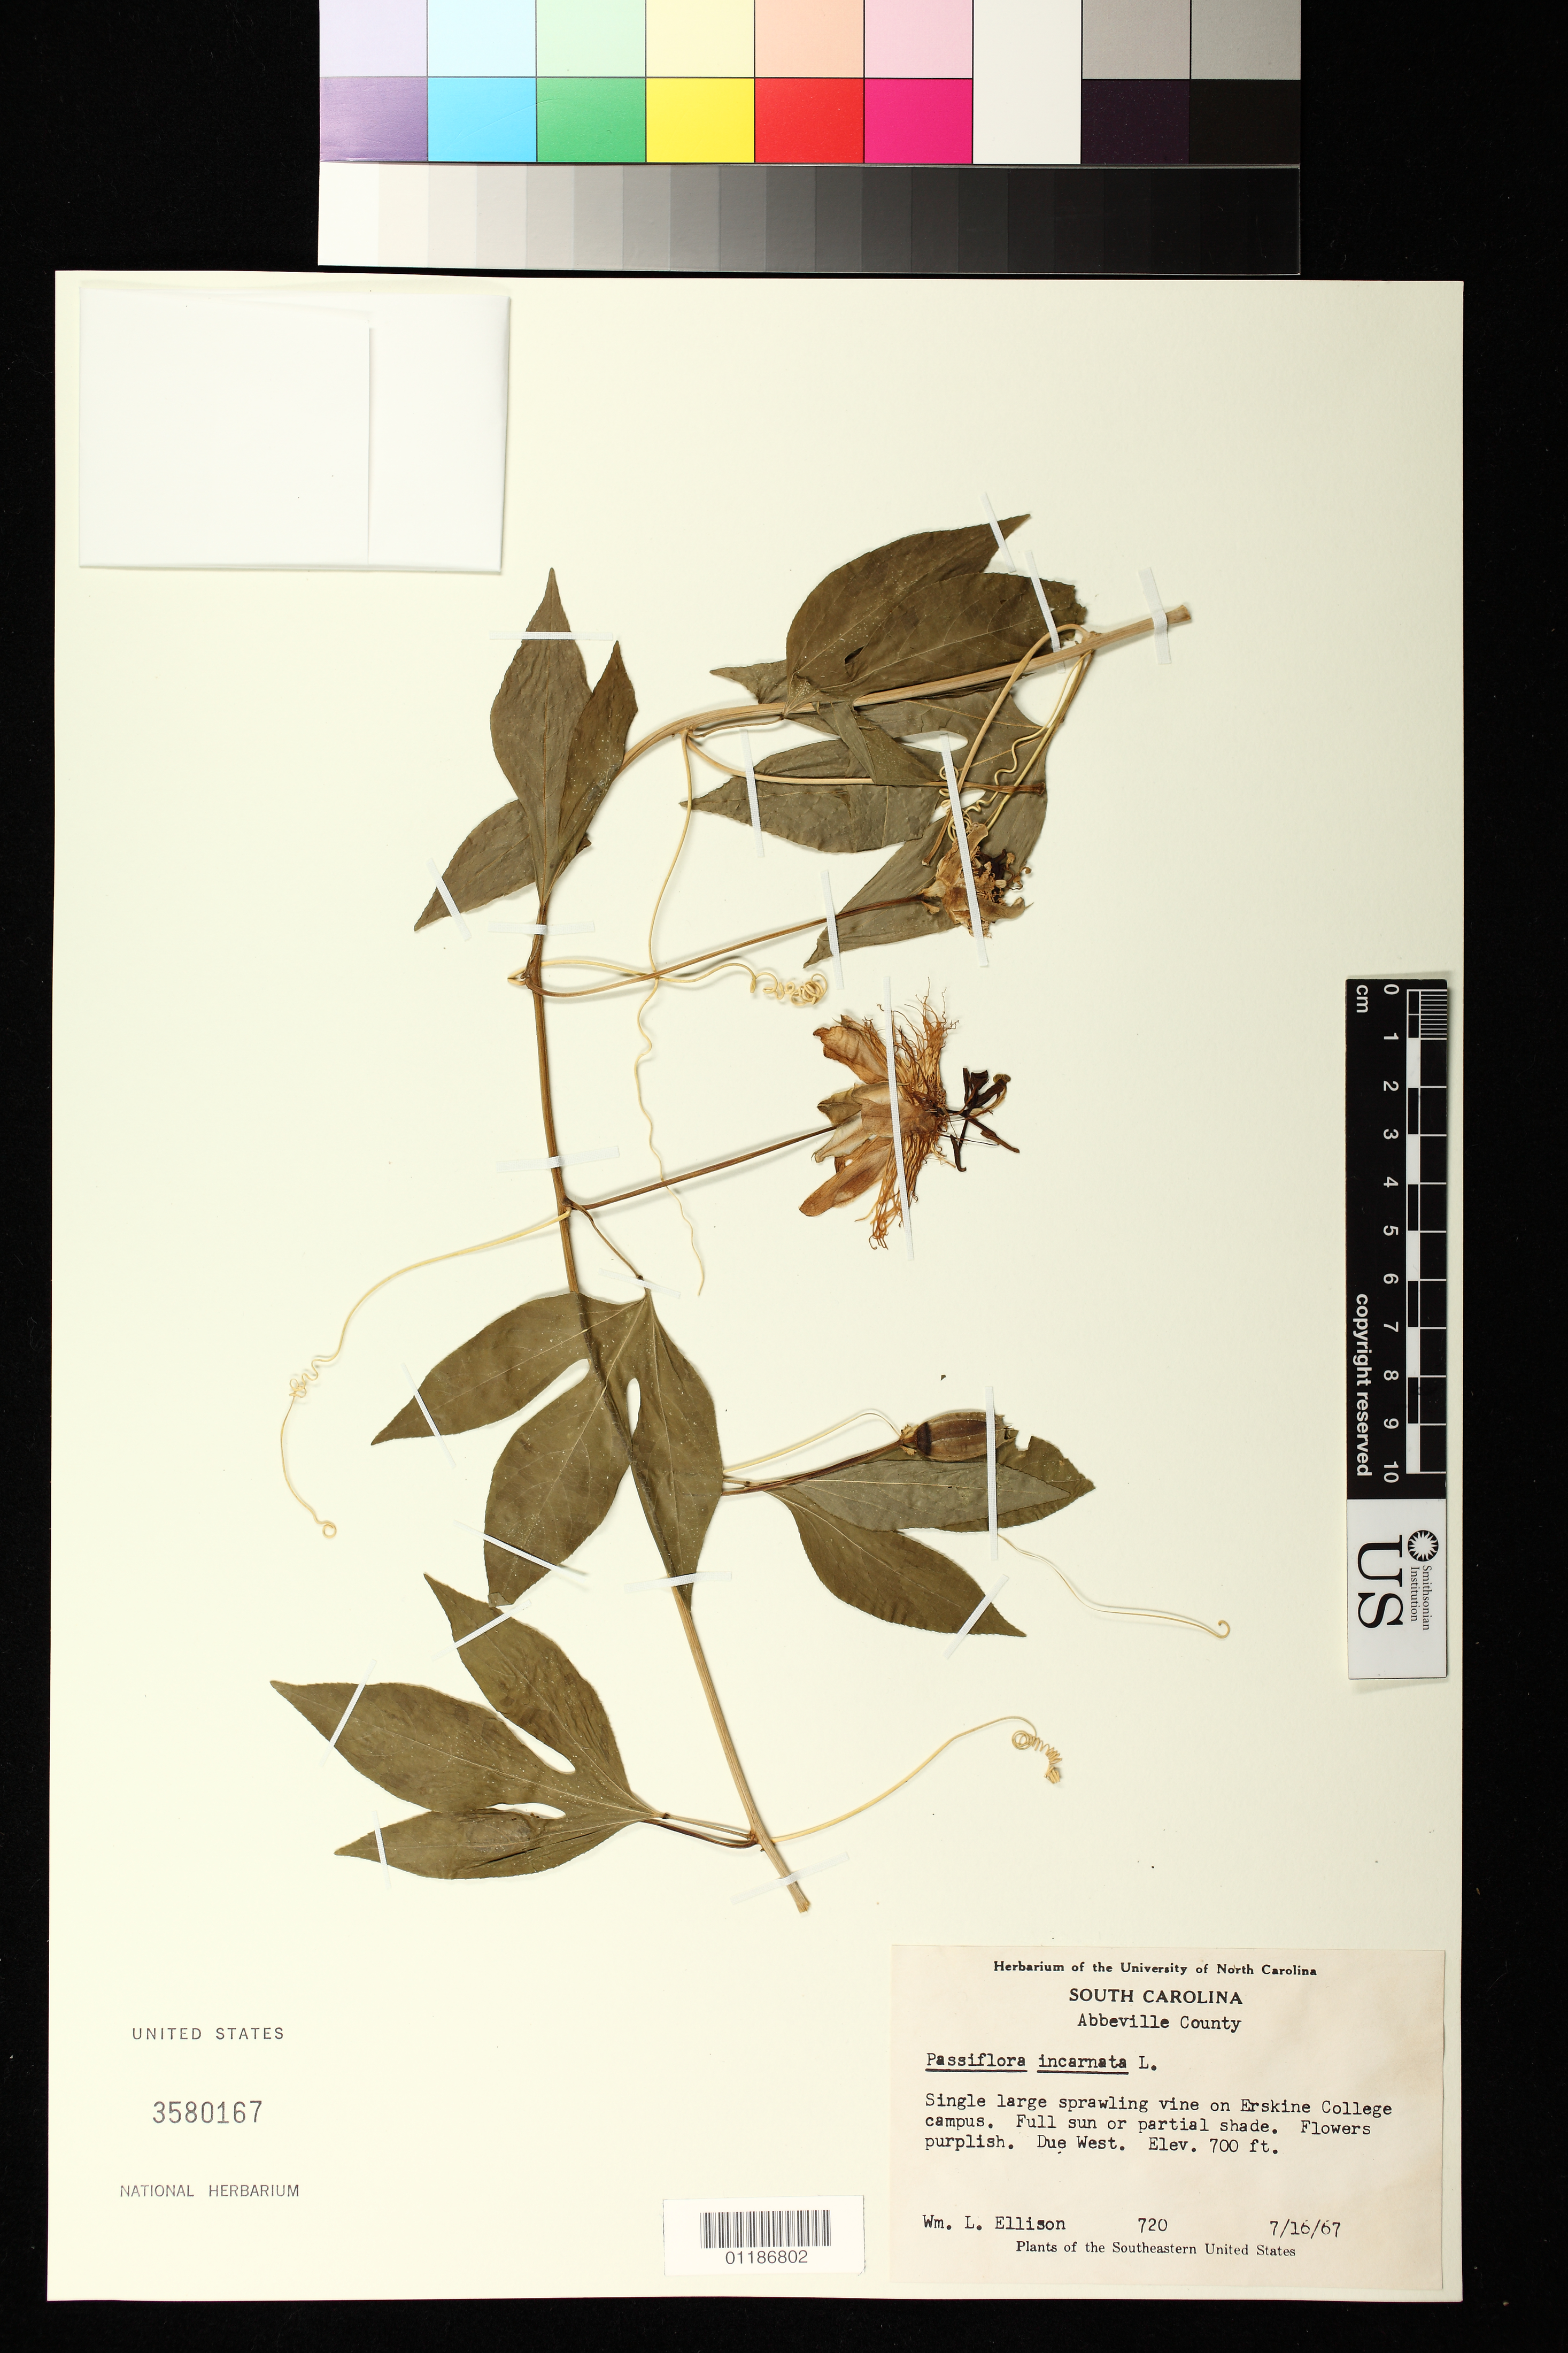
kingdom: Plantae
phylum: Tracheophyta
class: Magnoliopsida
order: Malpighiales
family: Passifloraceae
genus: Passiflora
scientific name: Passiflora incarnata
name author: L.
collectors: W. L. Ellison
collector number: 720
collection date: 1967-07-16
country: United States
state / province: South Carolina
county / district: Abbeville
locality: Single large sprawling vine on Erskine College campus. Due West.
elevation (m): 213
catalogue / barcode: US 3580167